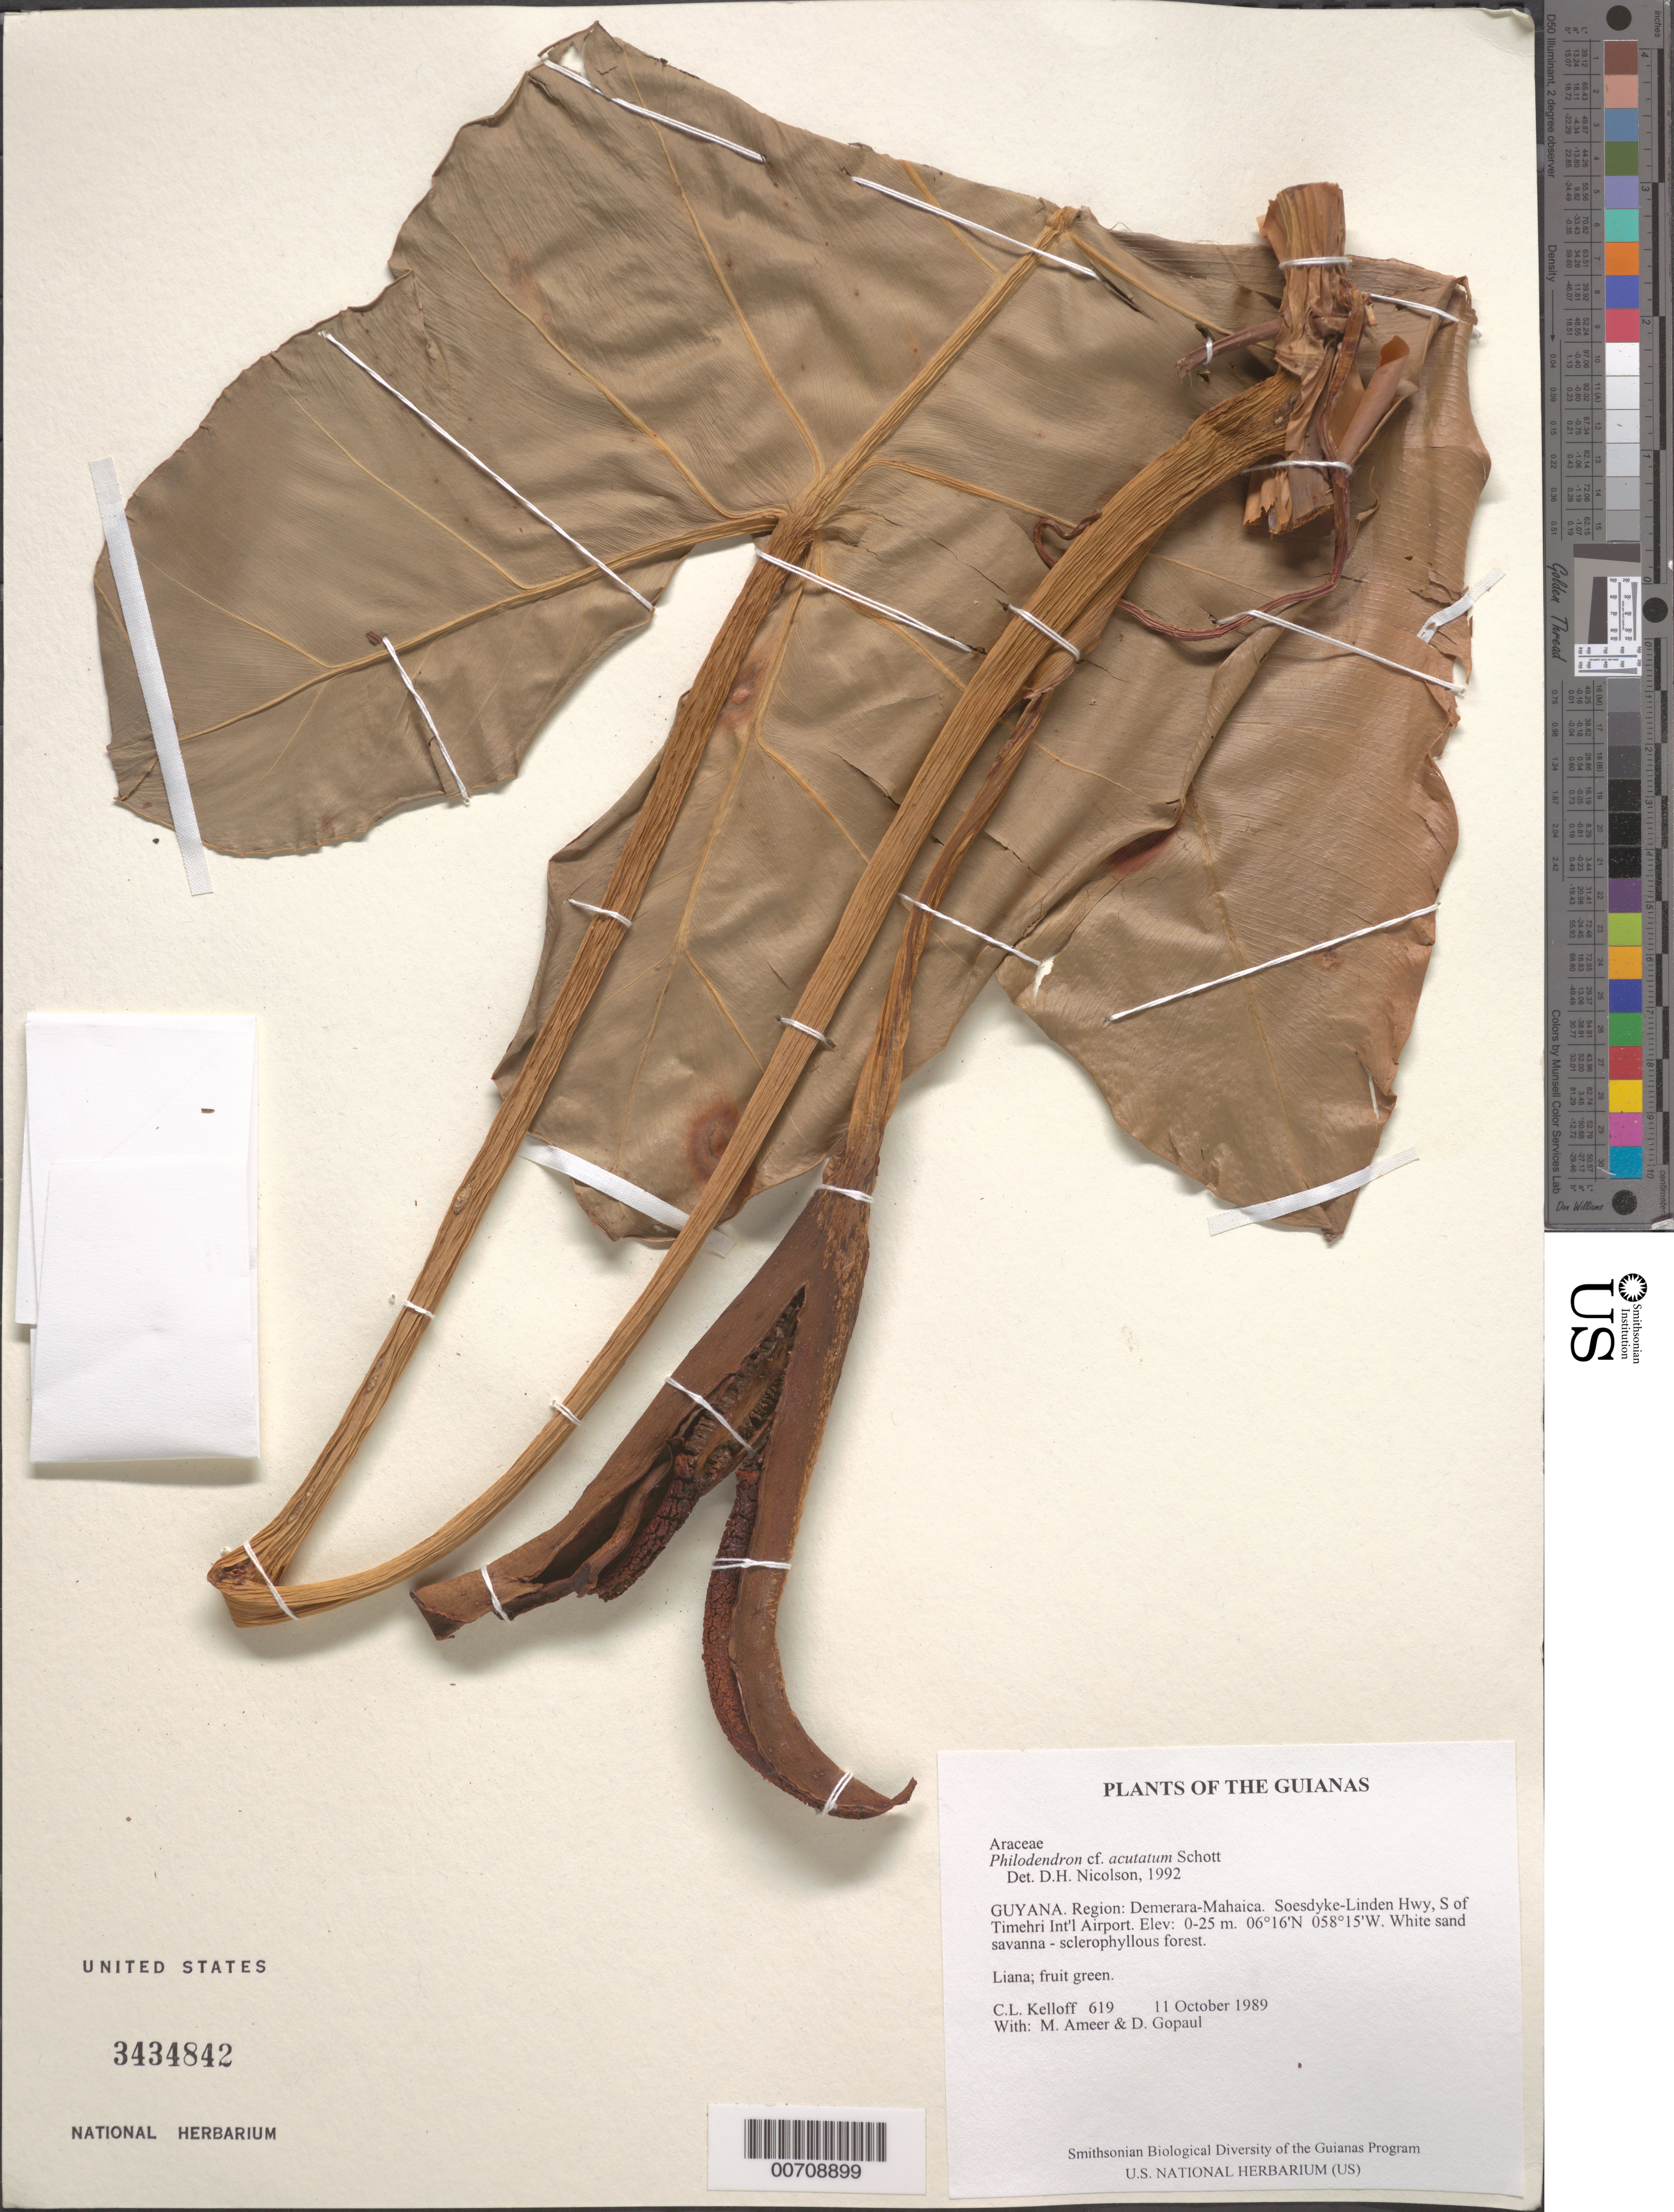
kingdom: Plantae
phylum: Tracheophyta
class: Liliopsida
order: Alismatales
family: Araceae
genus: Philodendron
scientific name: Philodendron acutatum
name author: Schott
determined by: Nicolson, Dan H.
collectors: C. L. Kelloff, M. Ameer & D. Gopaul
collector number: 619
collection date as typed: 11 October 1989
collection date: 1989-10-11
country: Guyana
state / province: Demerara-Mahaica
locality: Soesdyke-Linden Hwy, S of Timehri Int'l Airport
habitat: White sand savanna - sclerophyllous forest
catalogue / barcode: US 3434842